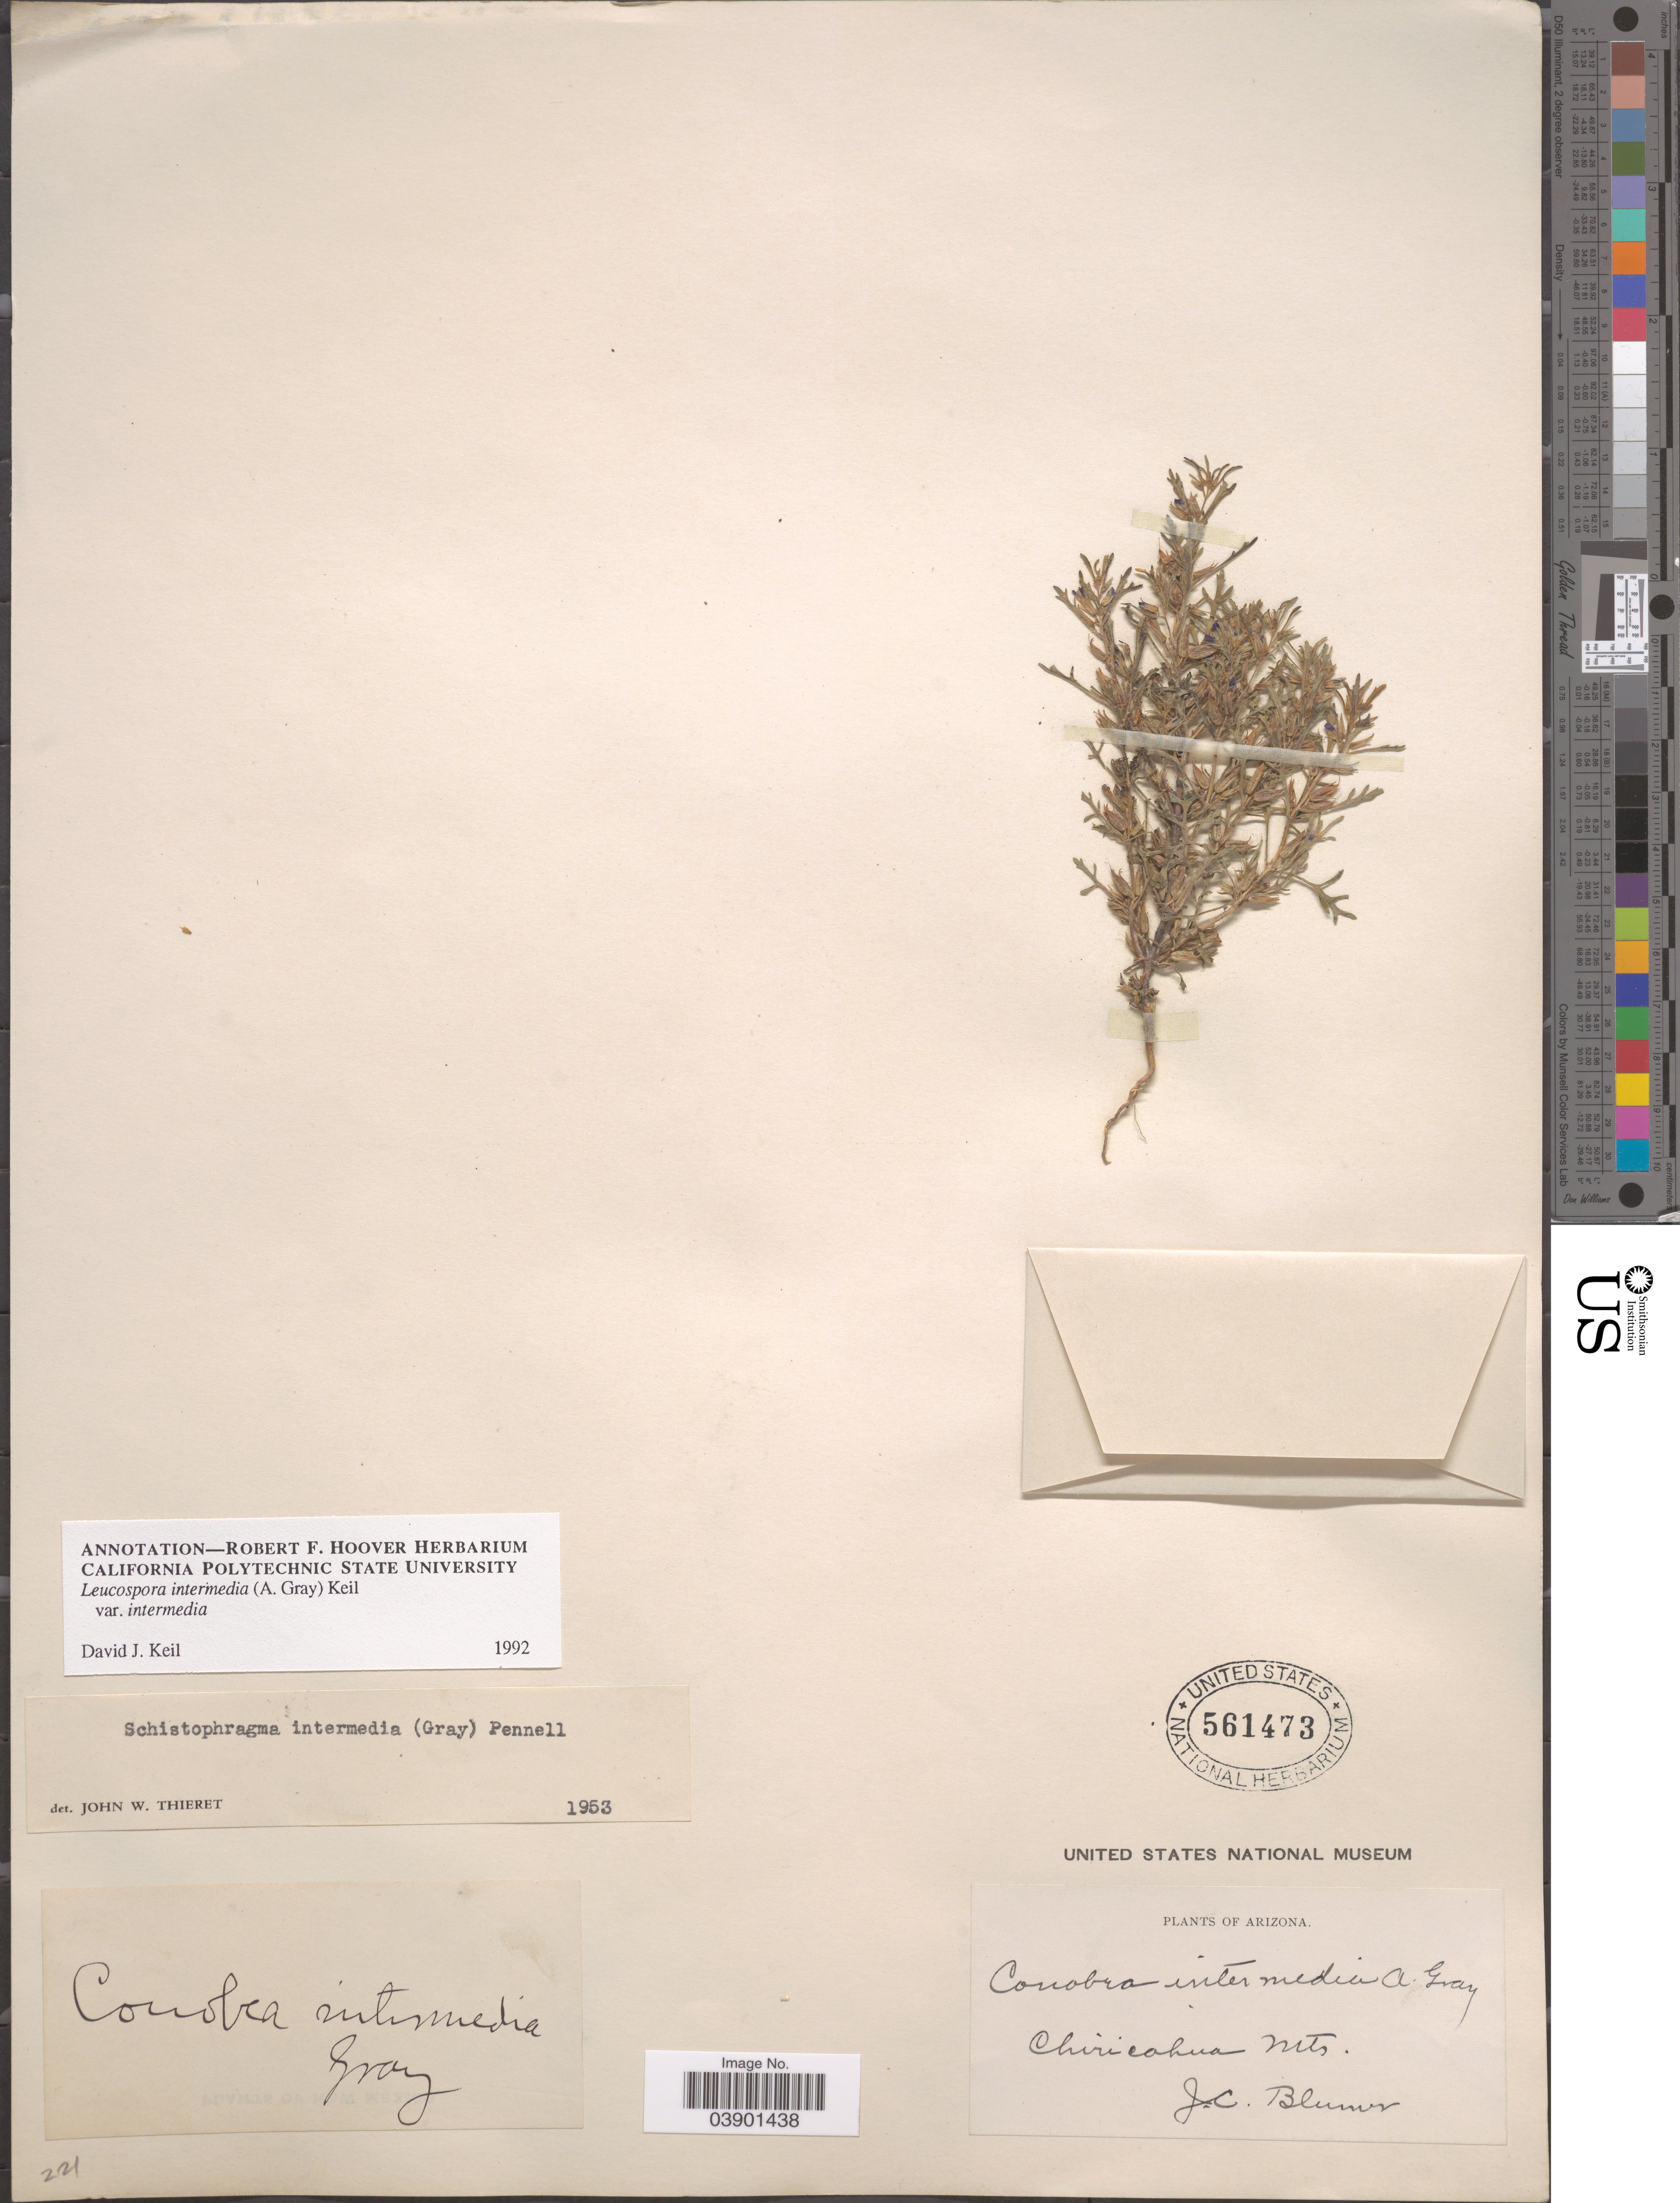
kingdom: Plantae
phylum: Tracheophyta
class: Magnoliopsida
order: Lamiales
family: Plantaginaceae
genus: Schistophragma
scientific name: Schistophragma intermedium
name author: (A. Gray) Pennell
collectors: J. C. Blumer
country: United States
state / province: Arizona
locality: Chiricahua Mts.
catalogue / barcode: US 561473